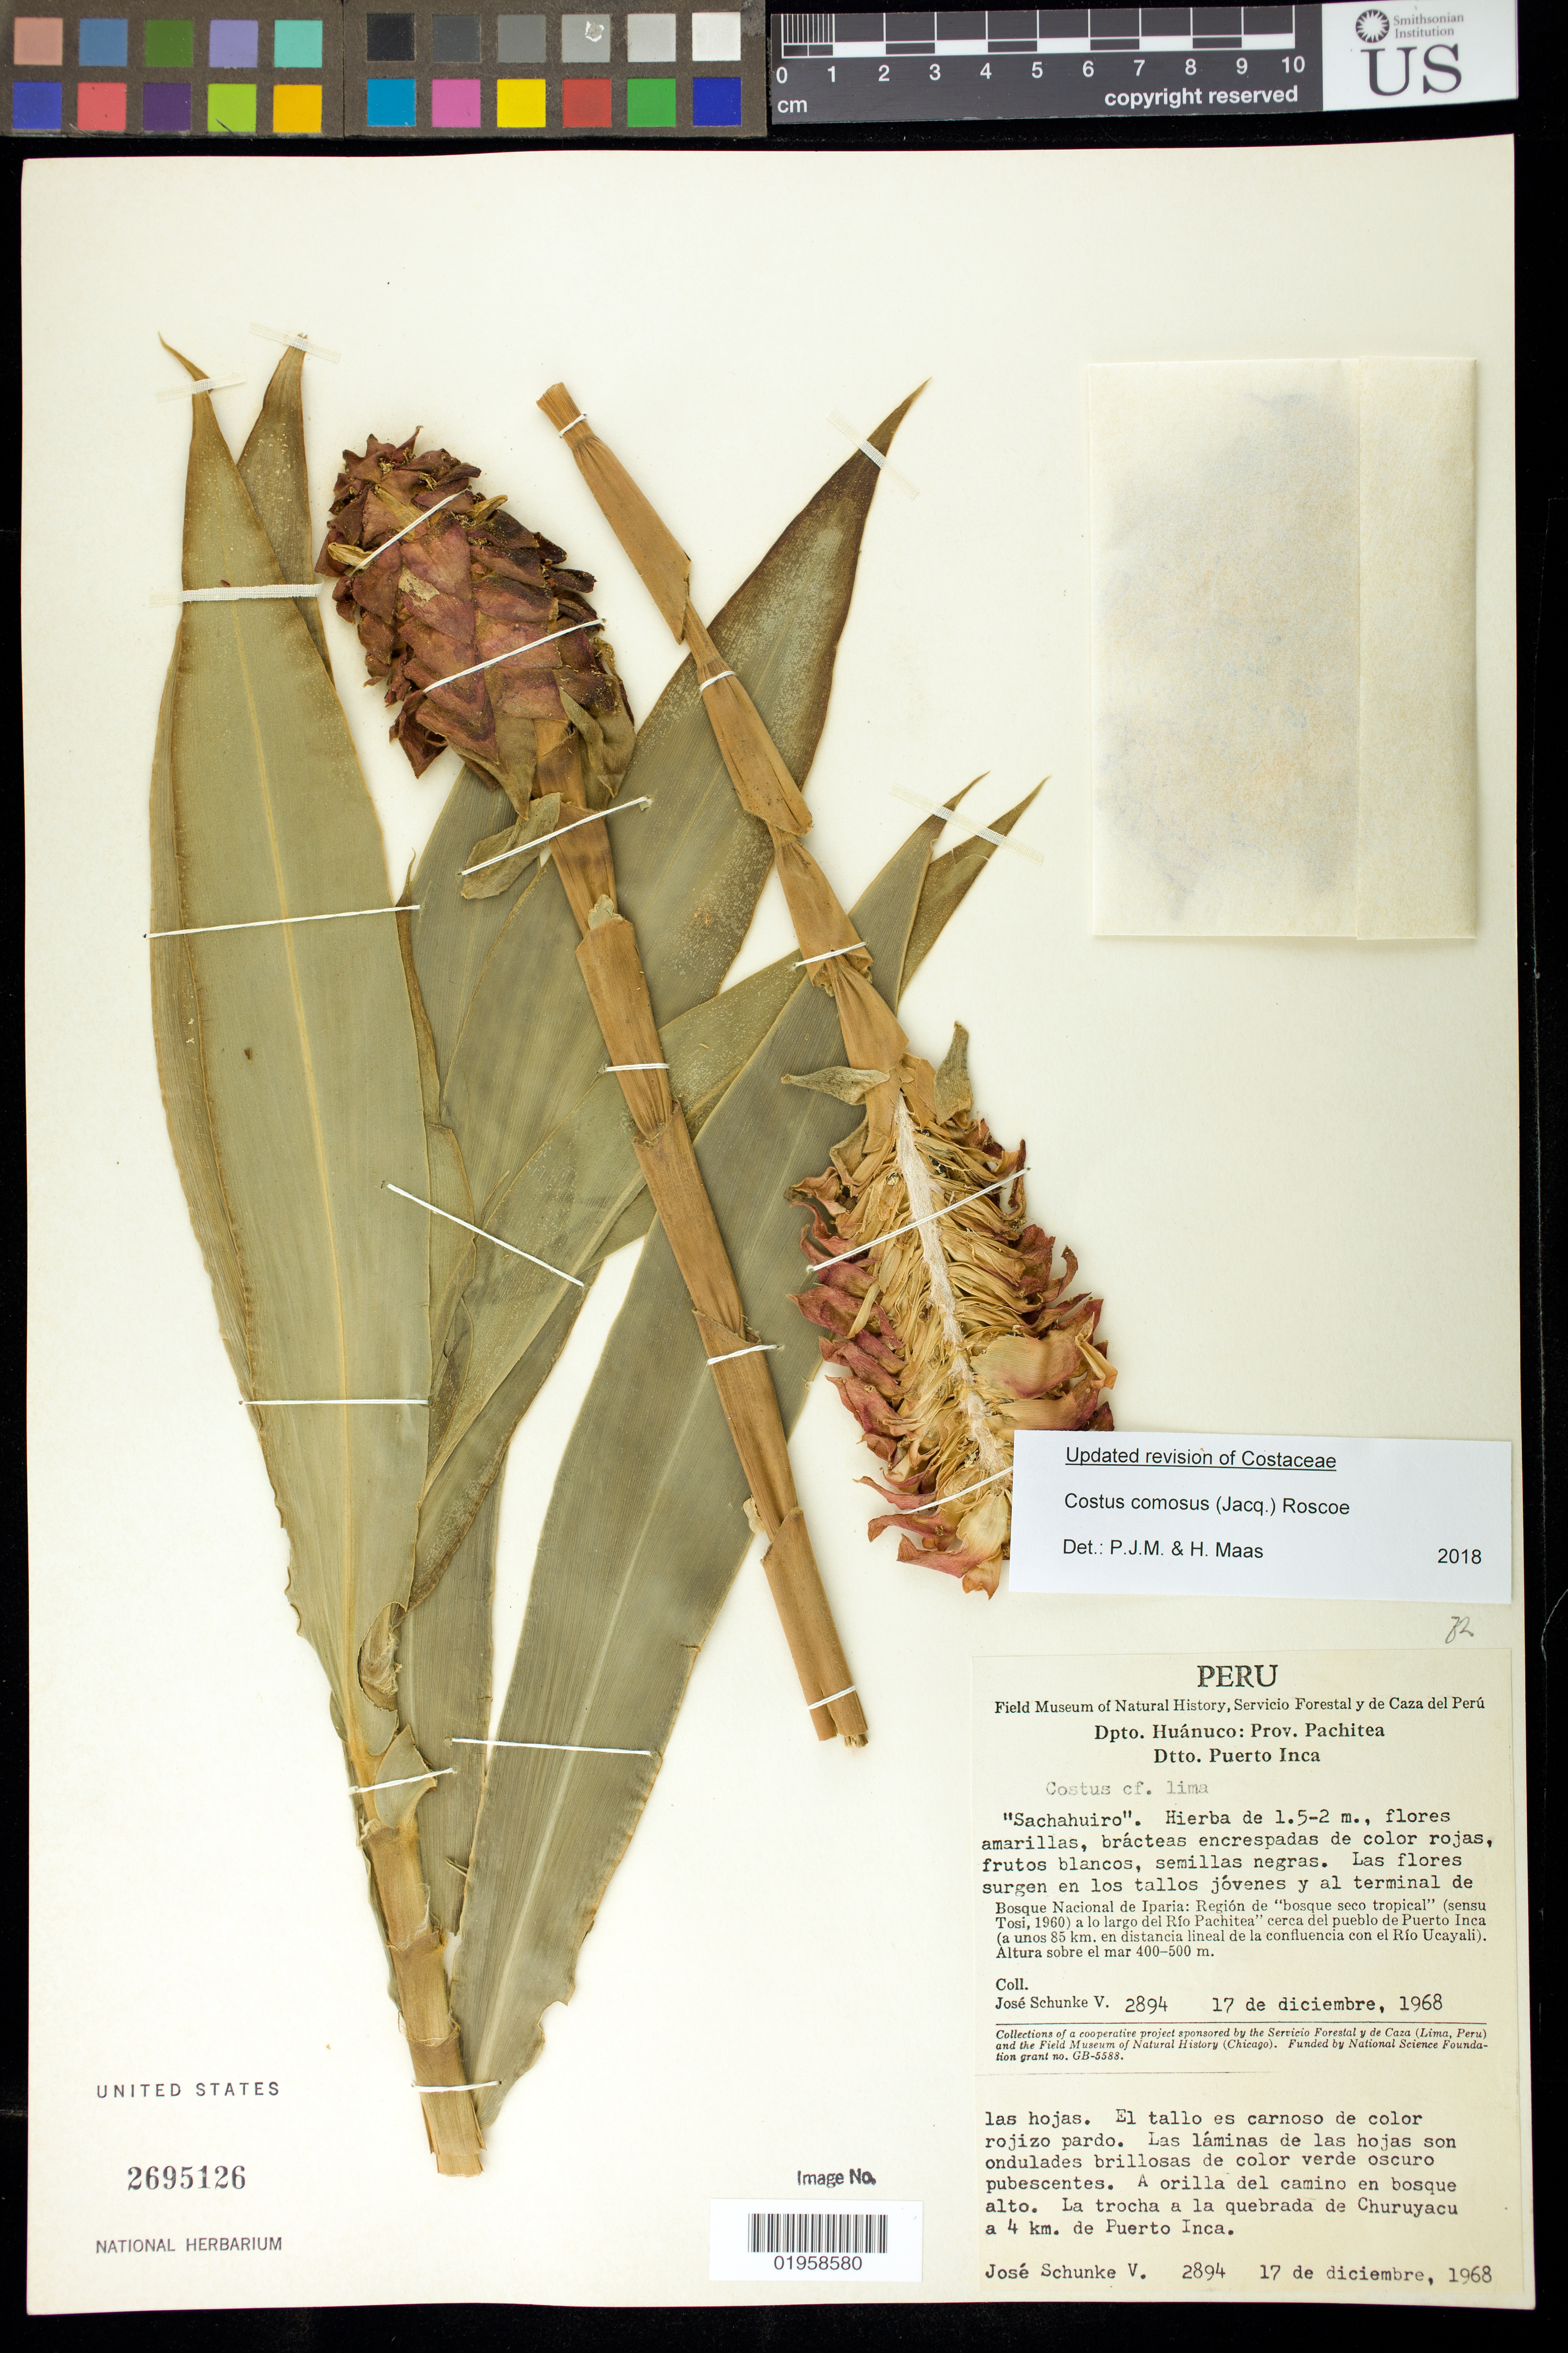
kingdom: Plantae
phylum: Tracheophyta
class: Liliopsida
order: Zingiberales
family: Costaceae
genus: Costus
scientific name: Costus comosus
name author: (Jacq.) Roscoe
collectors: J. Schunke Vigo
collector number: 2894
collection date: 1968-12-17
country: Peru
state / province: Huánuco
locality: Prov. Pachitea, Dtto. Puerto Inca, Bosque Nacional de Iparia: Region de "bosque seco tropical" (sensu Tosi 1960) a lo largo del Rio Pachitea cerca del pueblo de Puerto Inca (a unos 84 km en distancia lineal de la confluencia con el Rio Ucayali) Epifita en bosque alto orilla de la quebrada, crece muy adherido a las ramas de los arboles, La trocha a la quebrada de Churuyacu a 4 km, de Puerto Inca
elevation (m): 400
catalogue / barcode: US 2695126